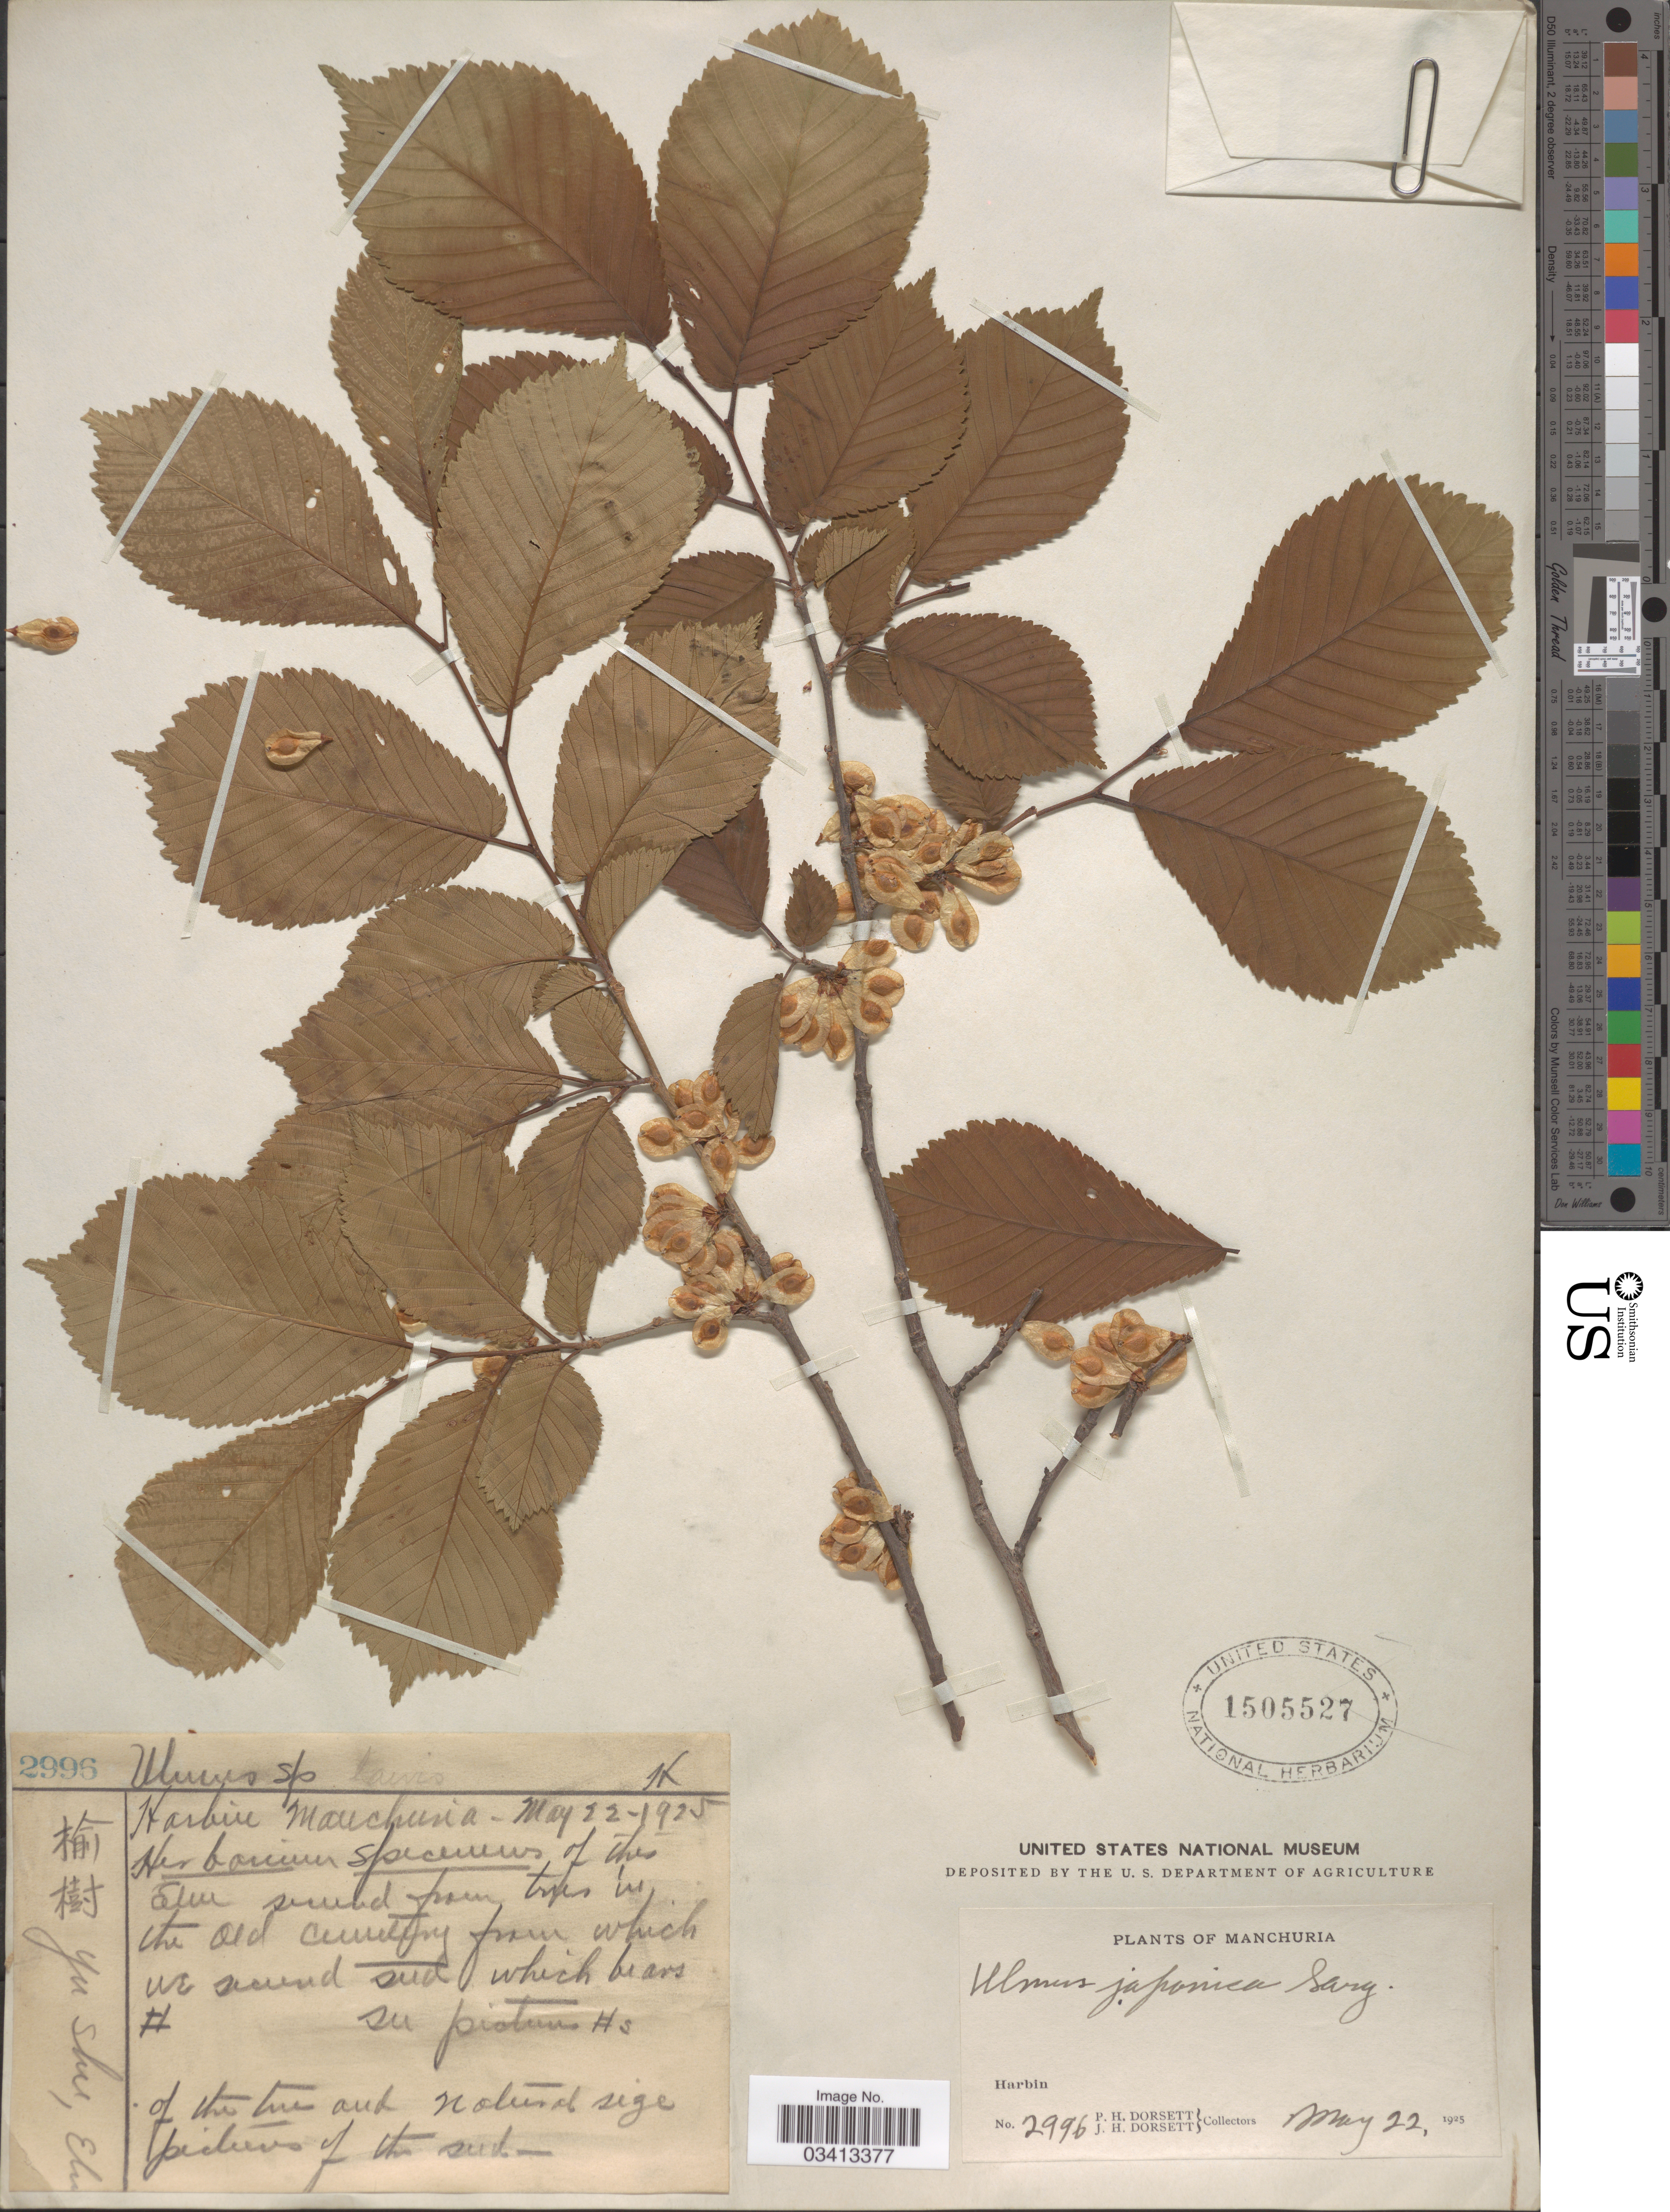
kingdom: Plantae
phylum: Tracheophyta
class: Magnoliopsida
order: Rosales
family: Ulmaceae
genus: Ulmus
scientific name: Ulmus japonica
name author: Sarg.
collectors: P. H. Dorsett & J. Dorsett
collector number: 2996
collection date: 1925-05-22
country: China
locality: Manchuria. Harbin.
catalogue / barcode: US 1505527